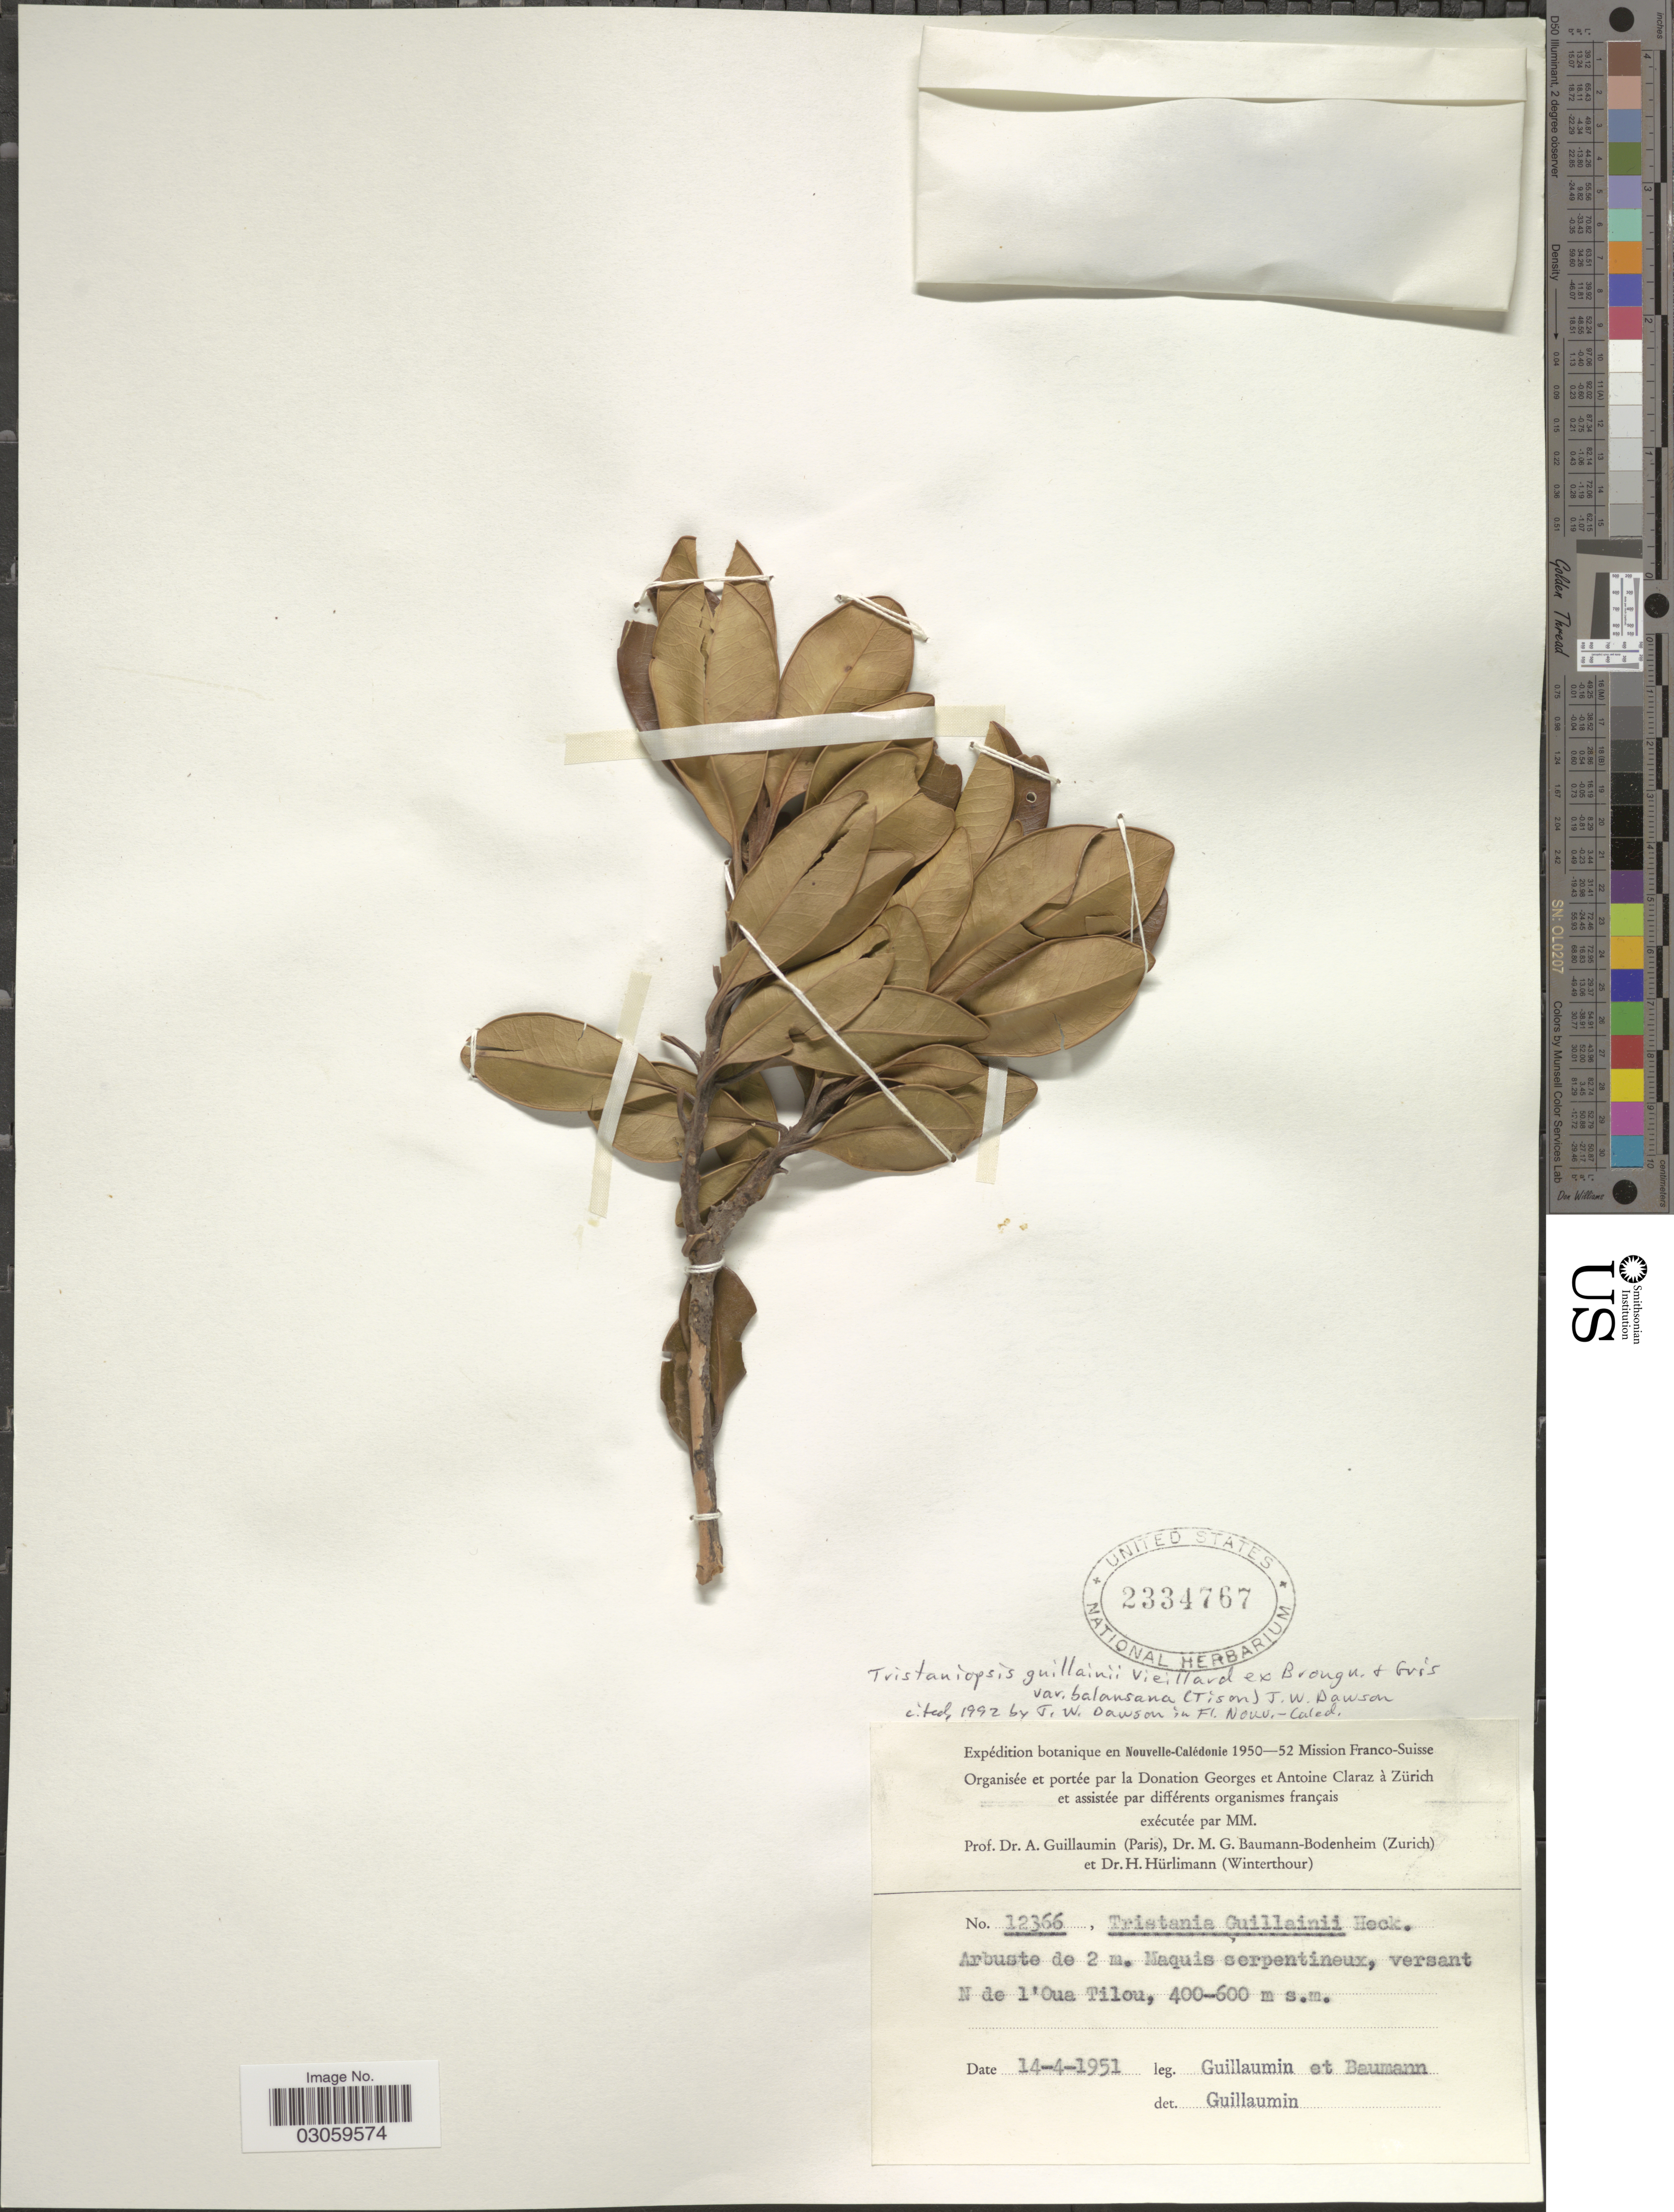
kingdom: Plantae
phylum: Tracheophyta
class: Magnoliopsida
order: Myrtales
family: Myrtaceae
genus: Tristaniopsis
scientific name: Tristaniopsis guillainii var. balansana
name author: (Tison) J.W. Dawson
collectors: A. Guillaumin & M. G. Baumann-Bodenheim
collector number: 12366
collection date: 1951-04-14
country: New Caledonia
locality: Nouvelle-Calédonie. Maquis serpentineux, versant N de l'Oua Tilou.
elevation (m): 400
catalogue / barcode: US 2334767